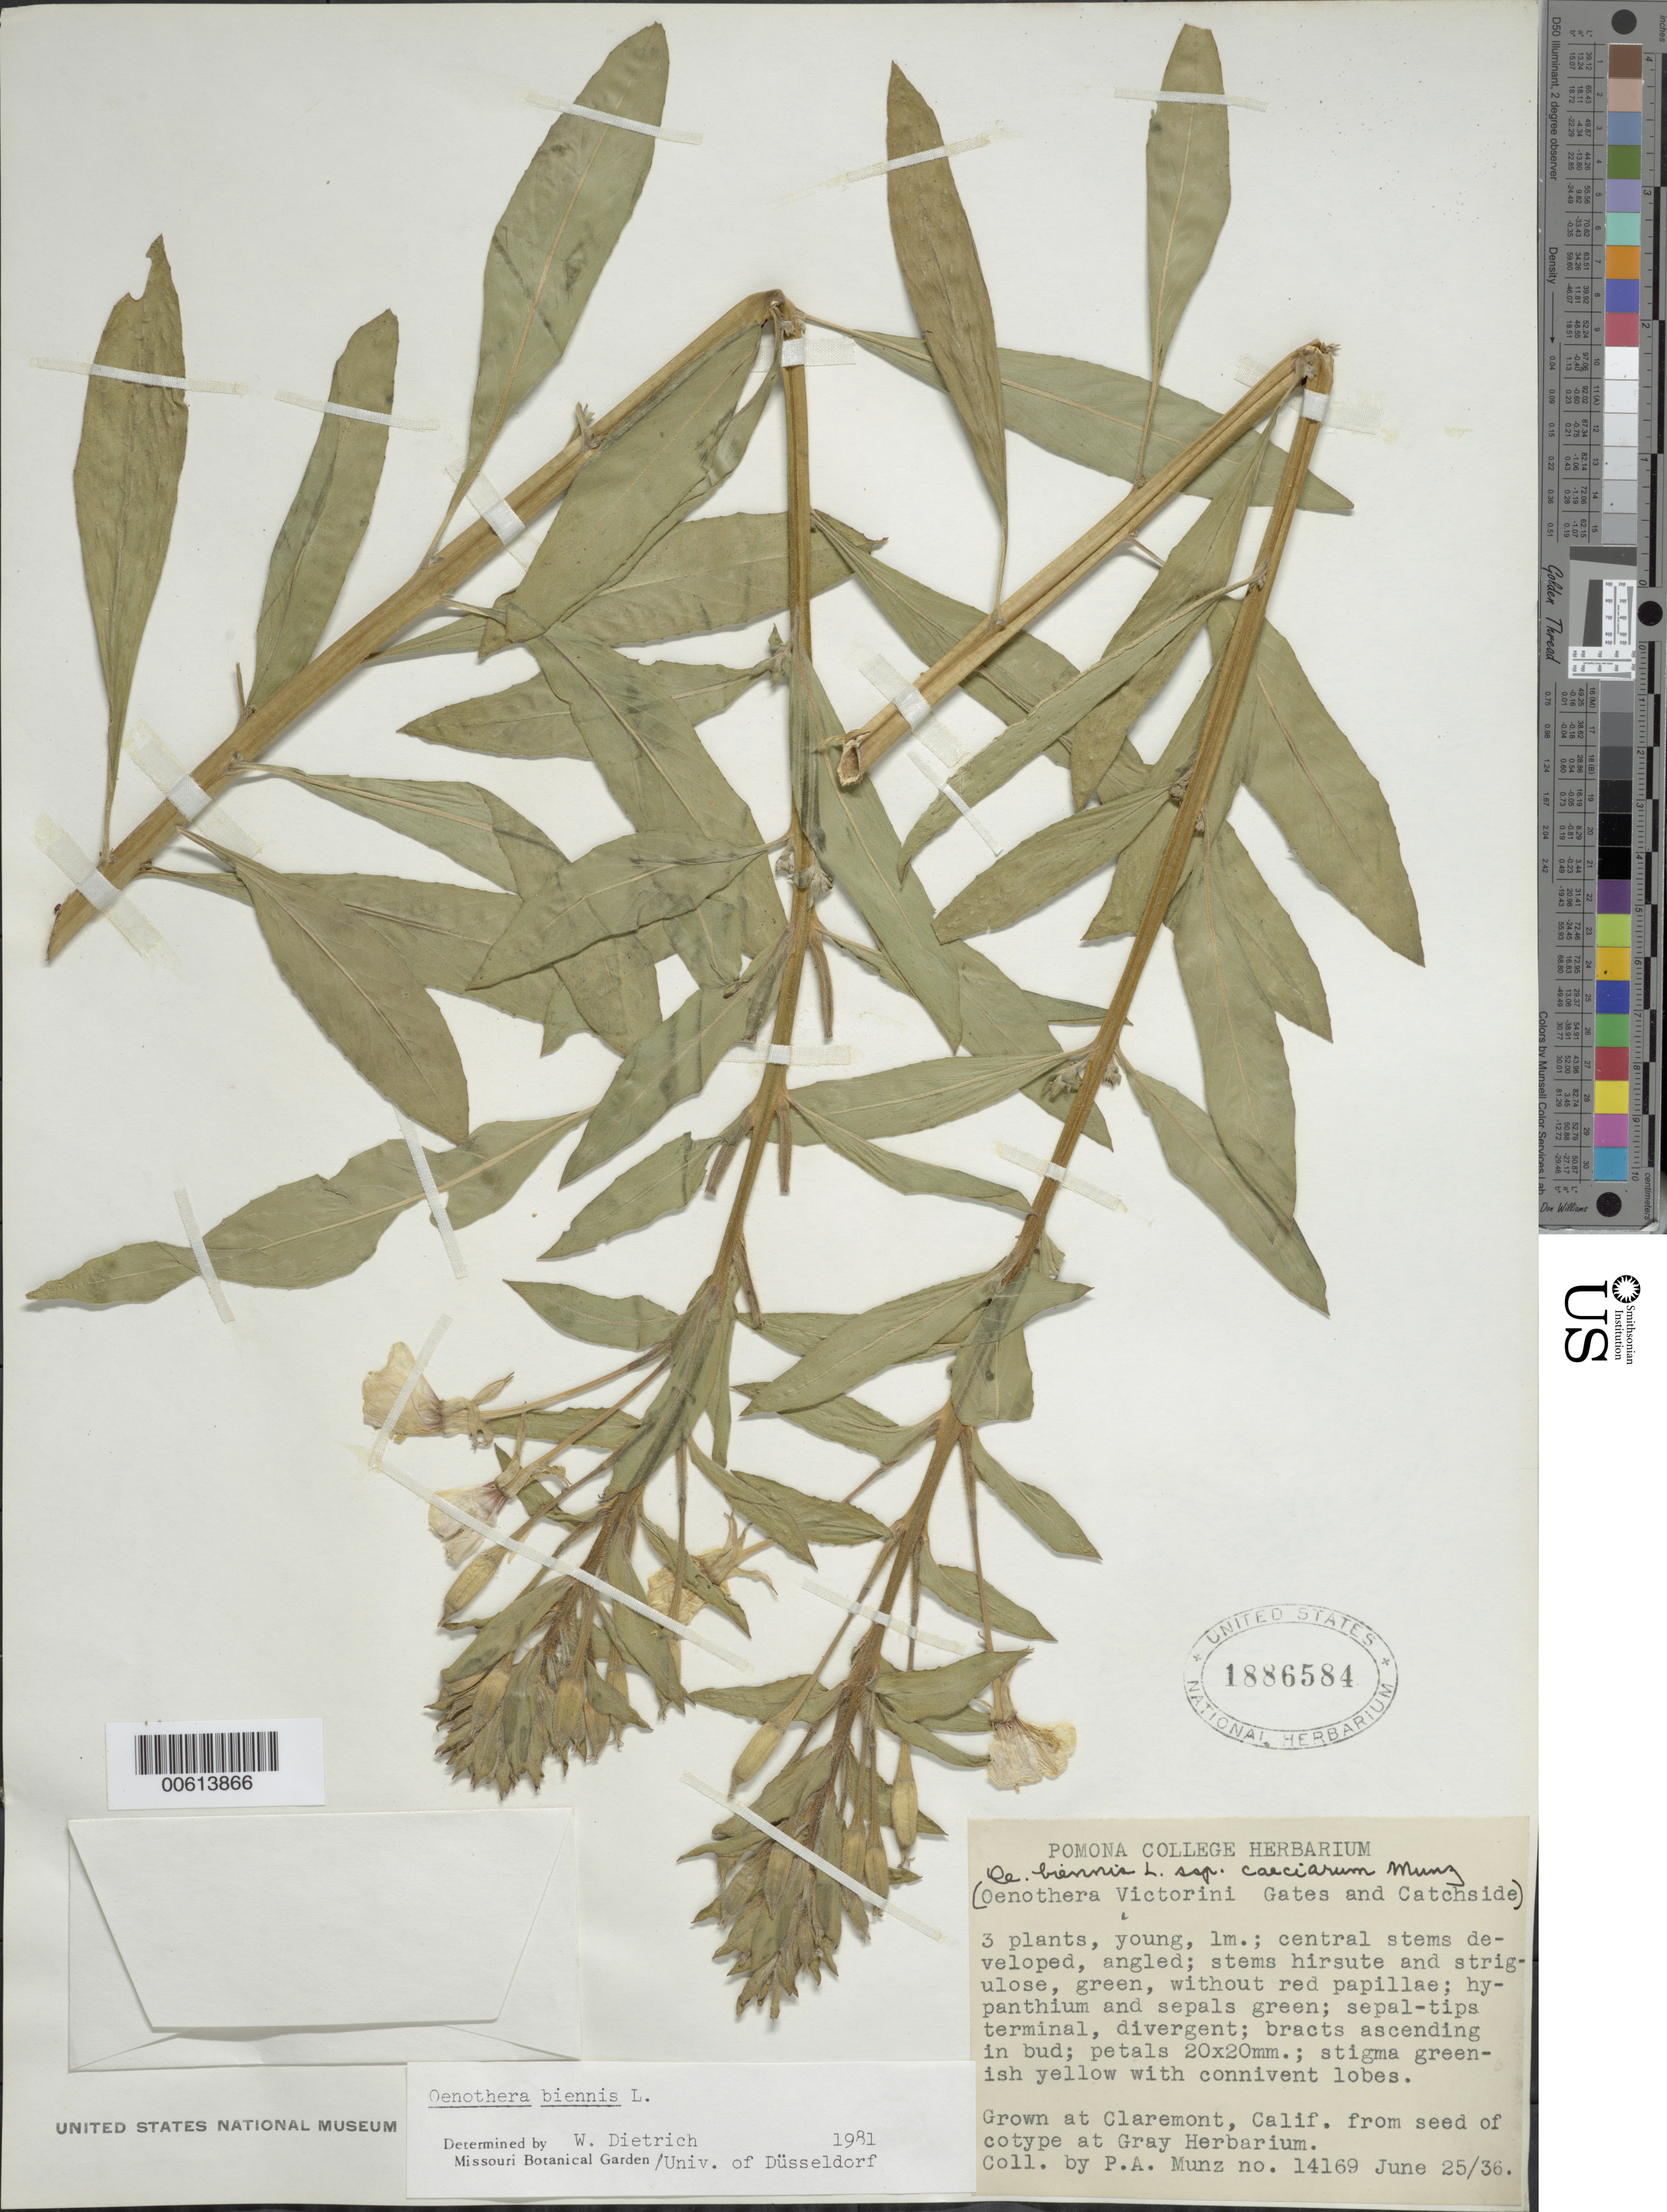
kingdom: Plantae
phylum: Tracheophyta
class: Magnoliopsida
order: Myrtales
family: Onagraceae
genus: Oenothera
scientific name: Oenothera biennis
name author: L.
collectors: P. A. Munz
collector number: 14169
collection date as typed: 25 Jun 1936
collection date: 1936-06-25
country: United States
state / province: California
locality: Claremont, Pomona College Herbarium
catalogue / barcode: US 1883684